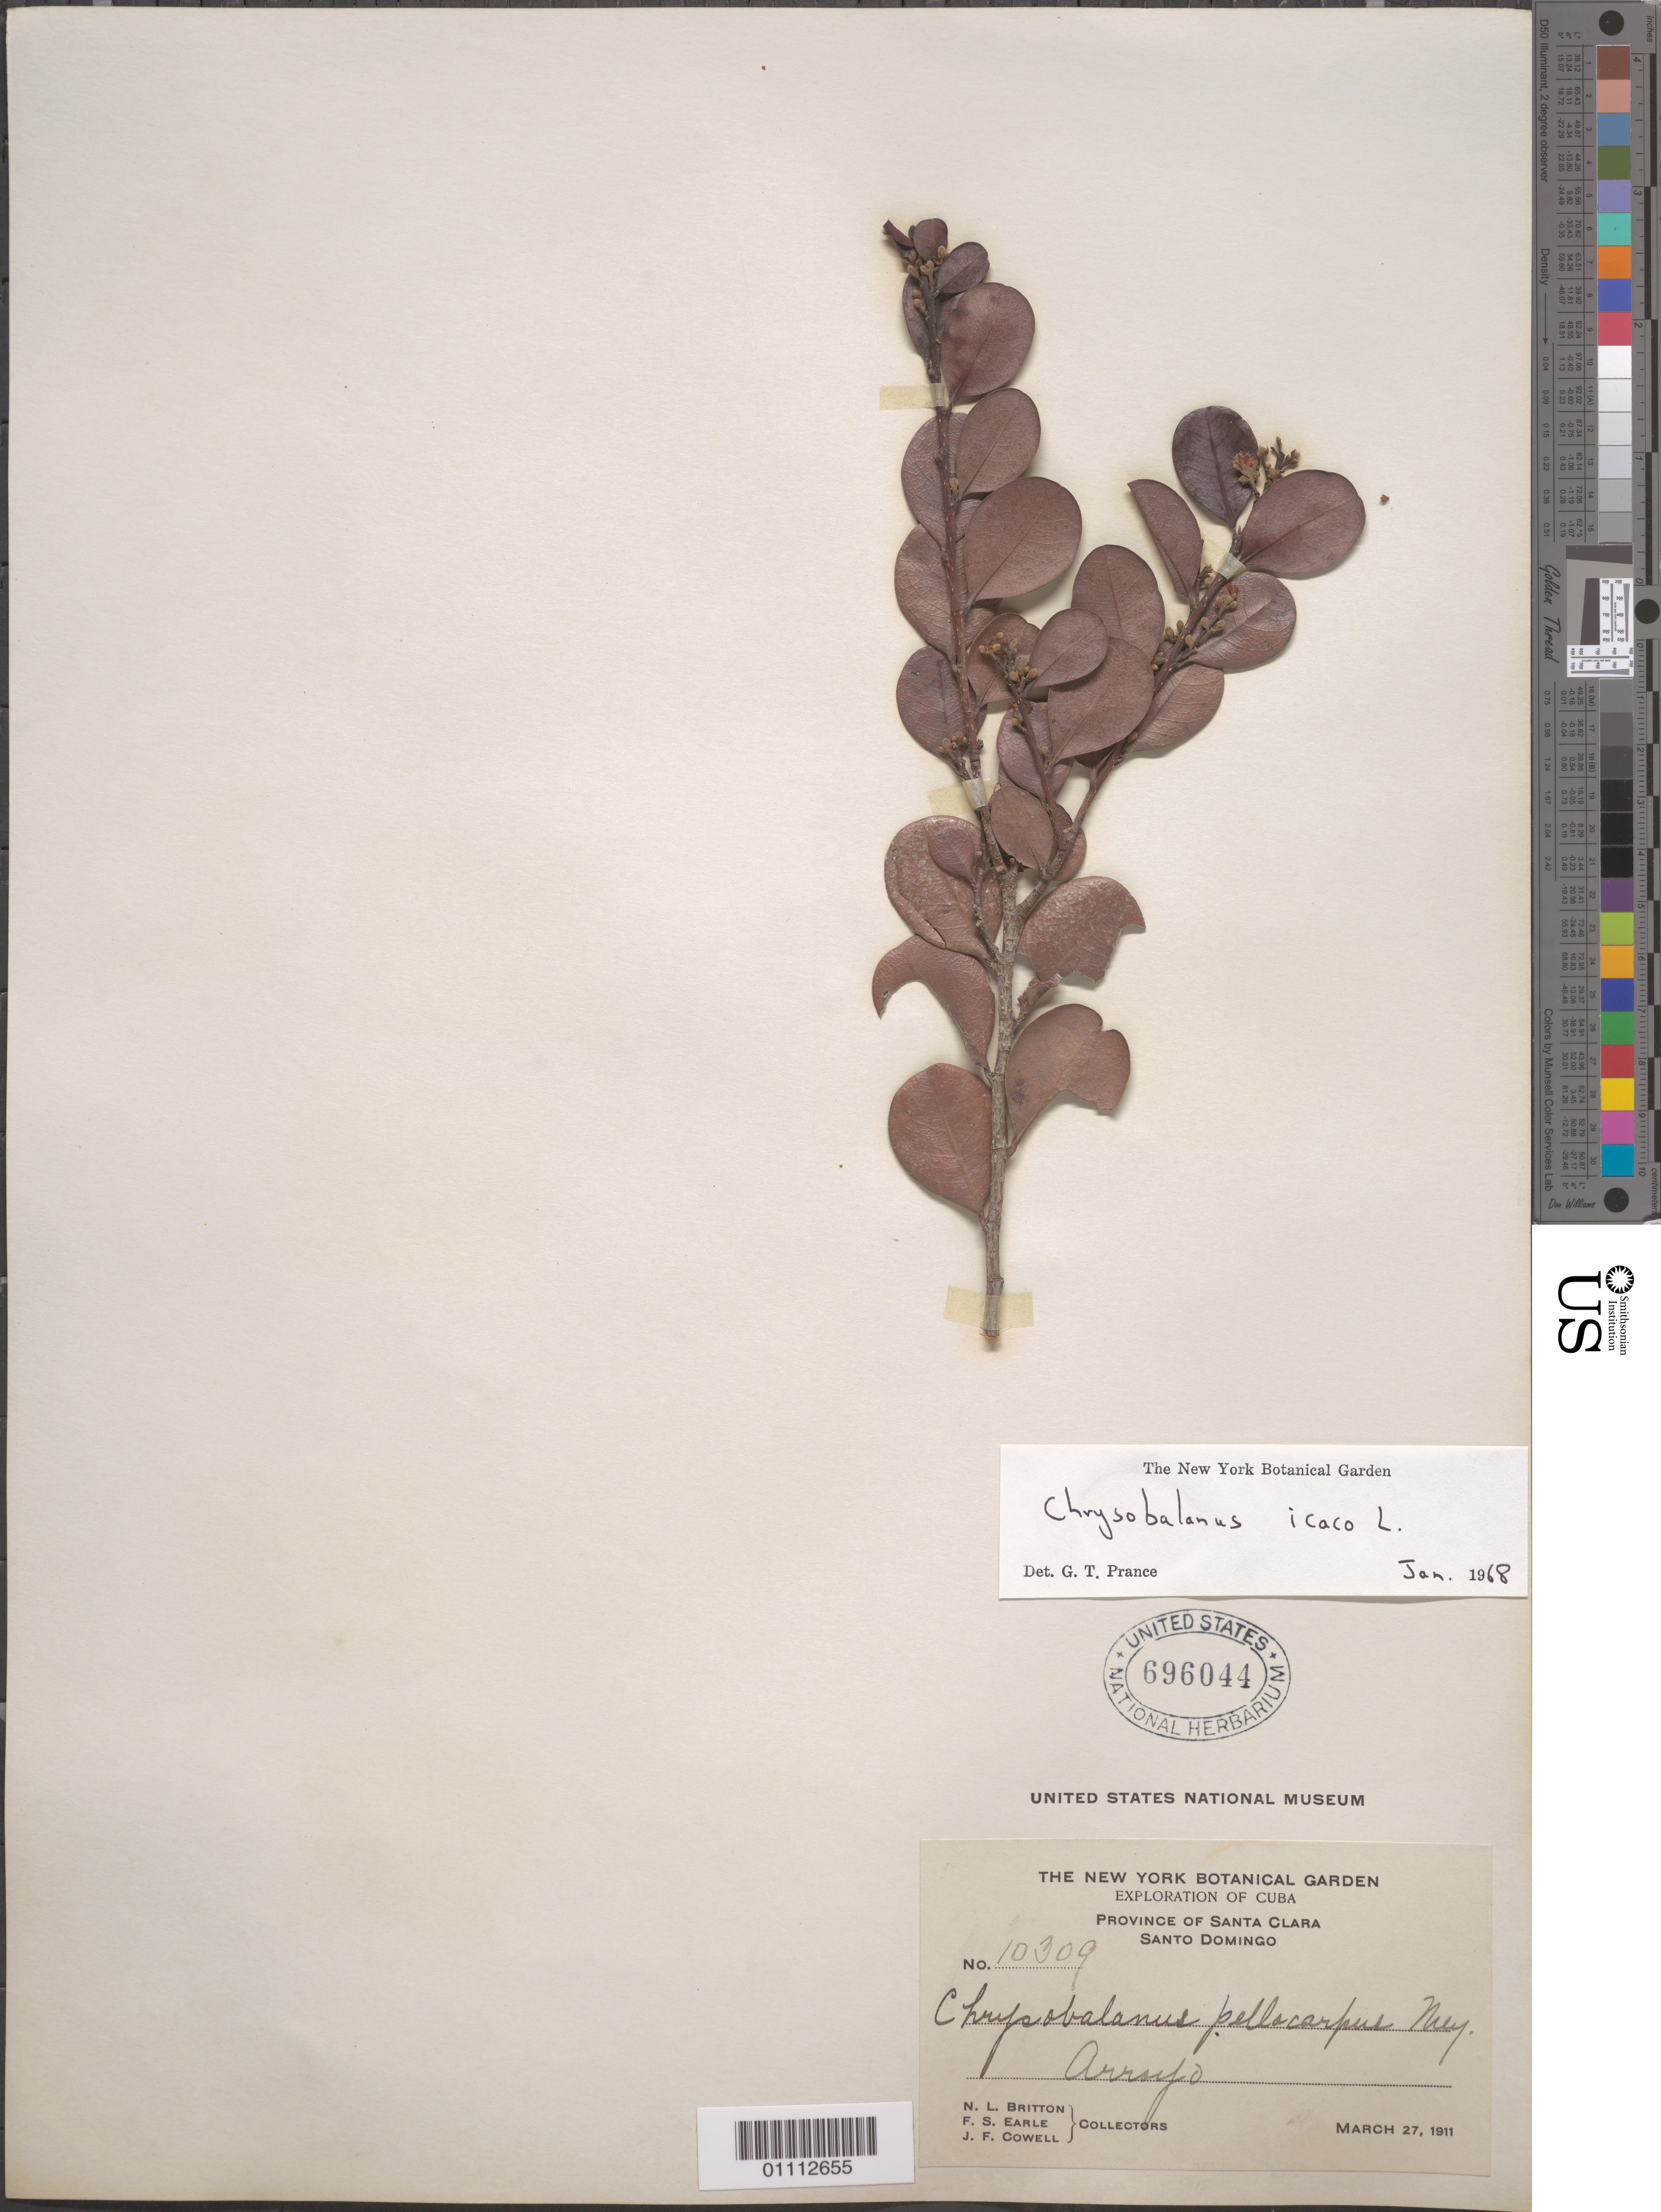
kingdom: Plantae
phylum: Tracheophyta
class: Magnoliopsida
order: Malpighiales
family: Chrysobalanaceae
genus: Chrysobalanus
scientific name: Chrysobalanus icaco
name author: L.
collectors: N. Britton, F. S. Earle & J. F. Cowell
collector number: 10309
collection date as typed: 27 Mar 1911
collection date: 1911-03-27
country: Cuba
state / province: Villa Clara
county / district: Santa Clara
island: Cuba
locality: Arroyo, Santo Domingo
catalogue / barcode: US 696044